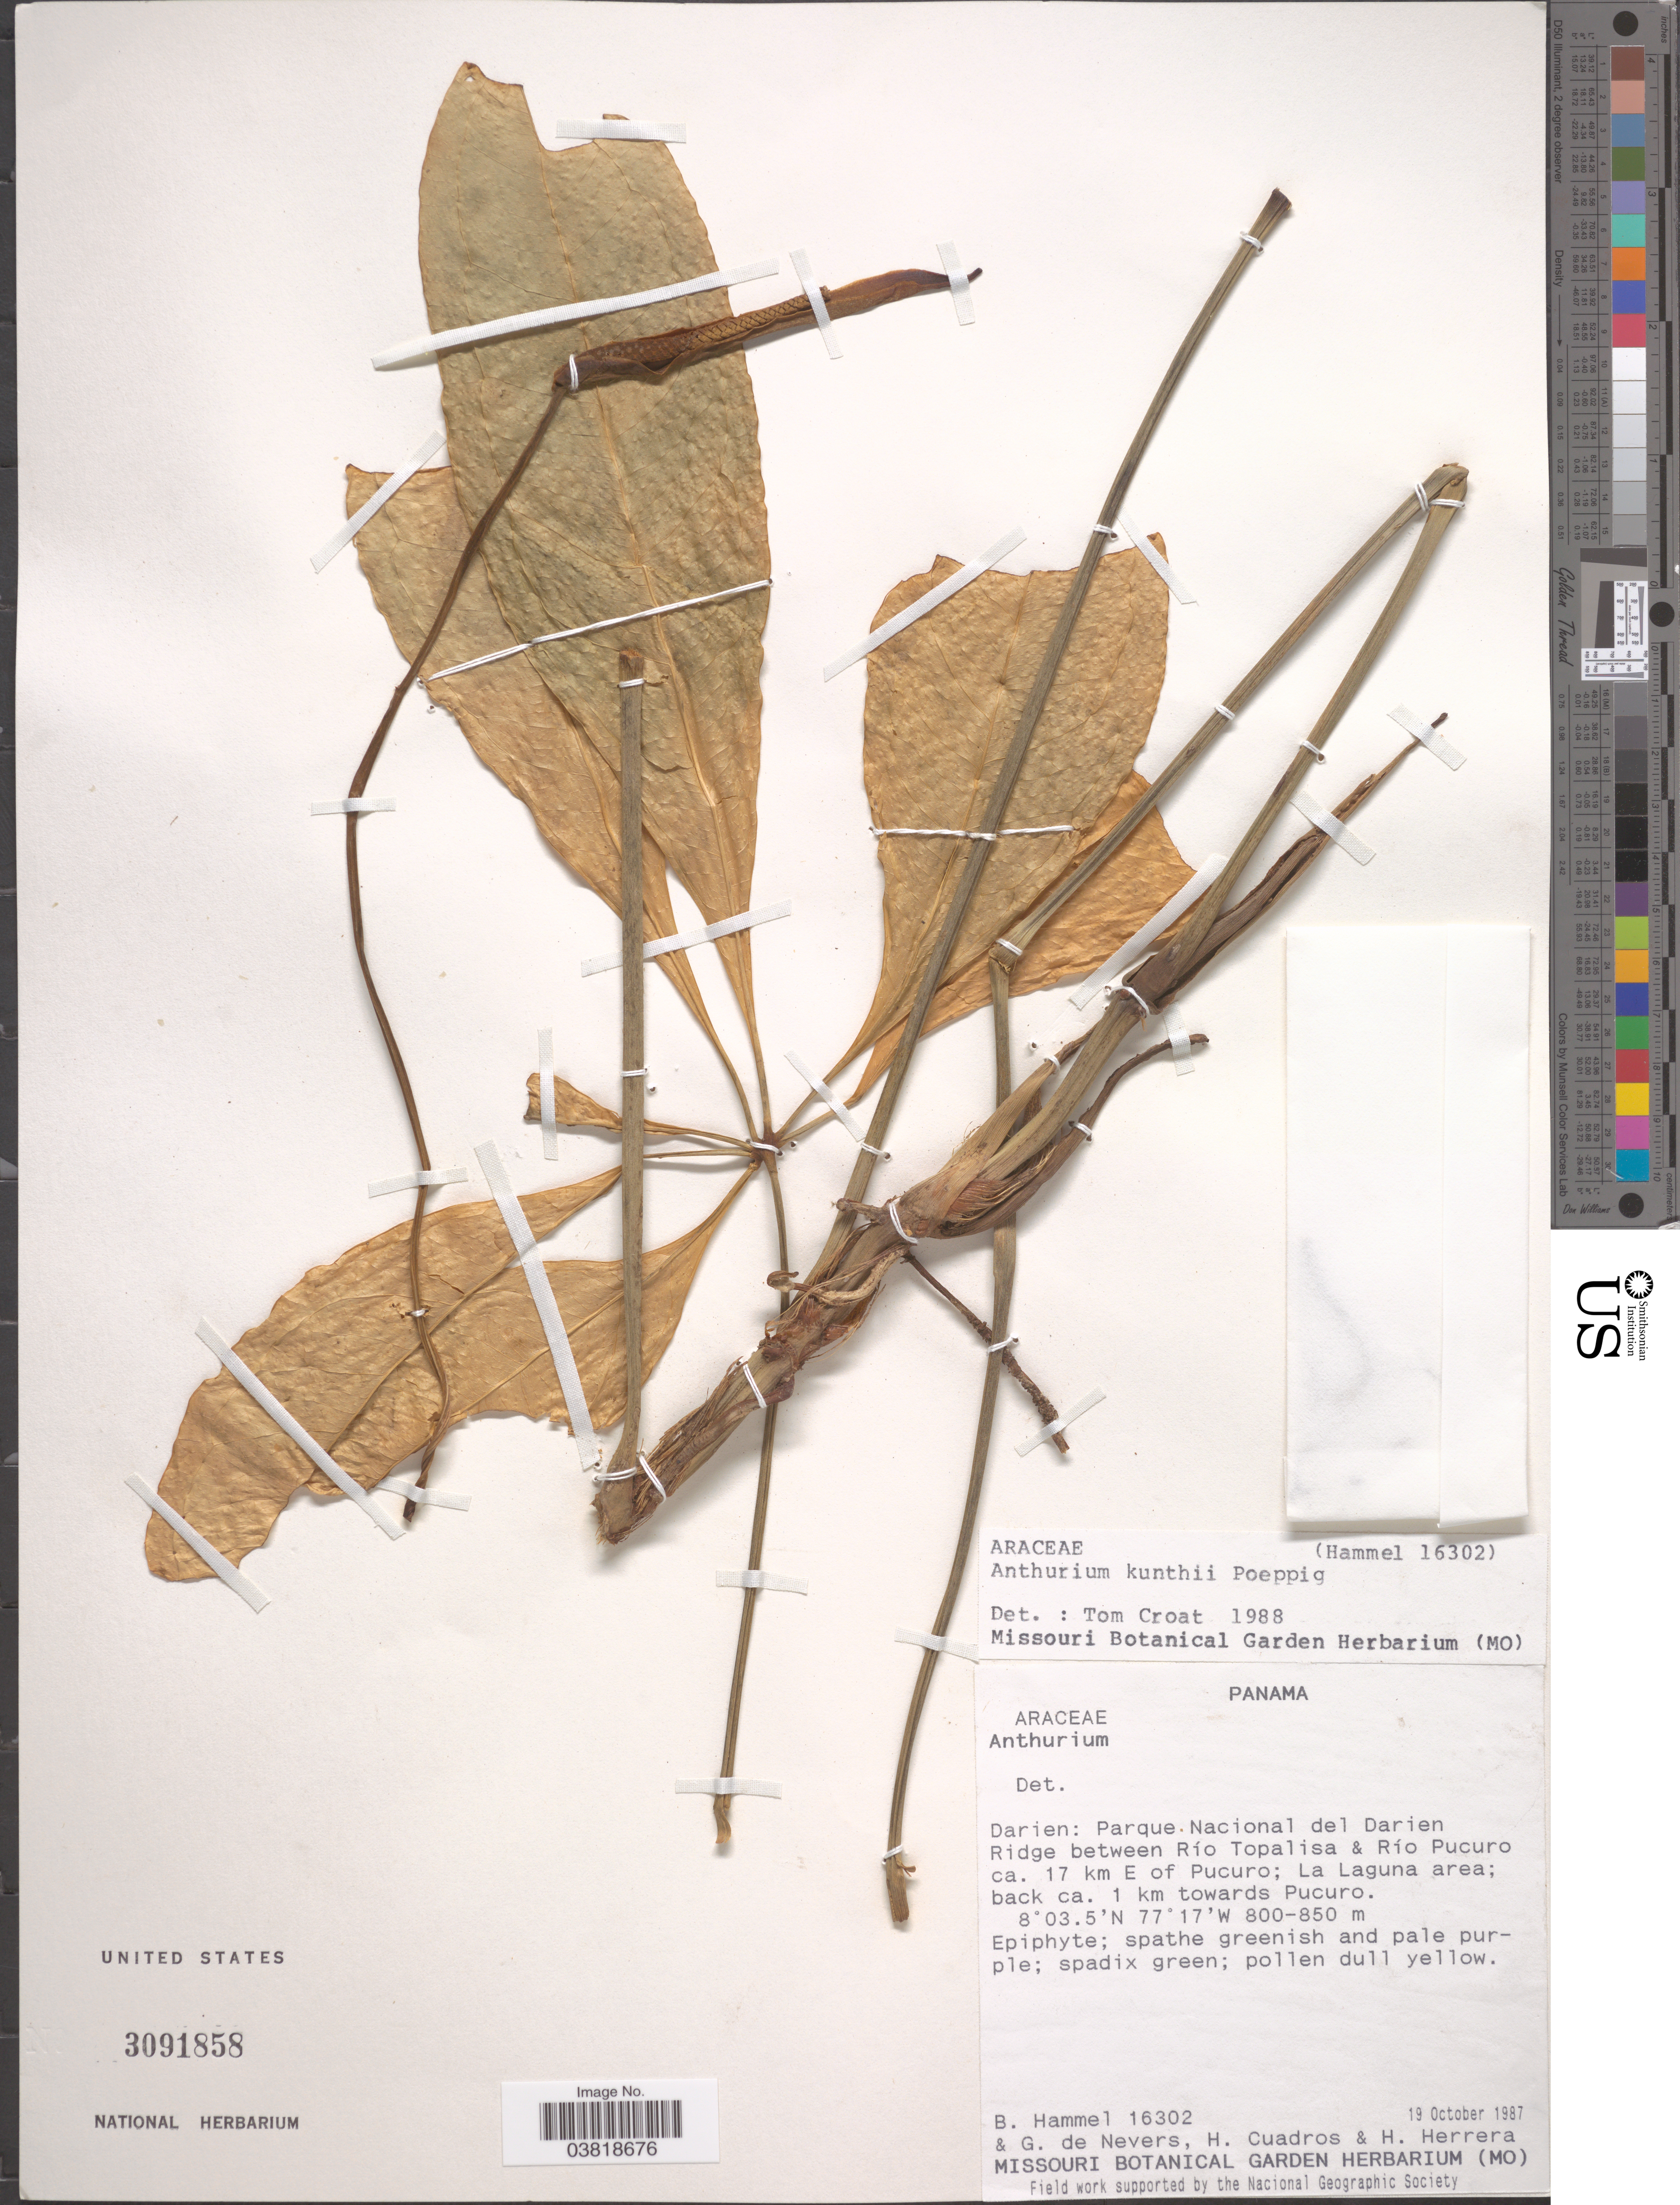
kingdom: Plantae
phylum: Tracheophyta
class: Liliopsida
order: Alismatales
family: Araceae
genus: Anthurium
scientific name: Anthurium kunthii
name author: Poepp.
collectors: B. Hammel, G. C. de Nevers, H. Cuadros & H. Herrera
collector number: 16302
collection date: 1987-10-19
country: Panama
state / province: Darien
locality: Parque Nacional del Darien Ridge between Río Topalisa & Río Pucuro ca. 17 km E of Pucuro; La Laguna area; back ca. 1 km towards Pucuro.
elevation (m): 800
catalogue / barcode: US 3091858